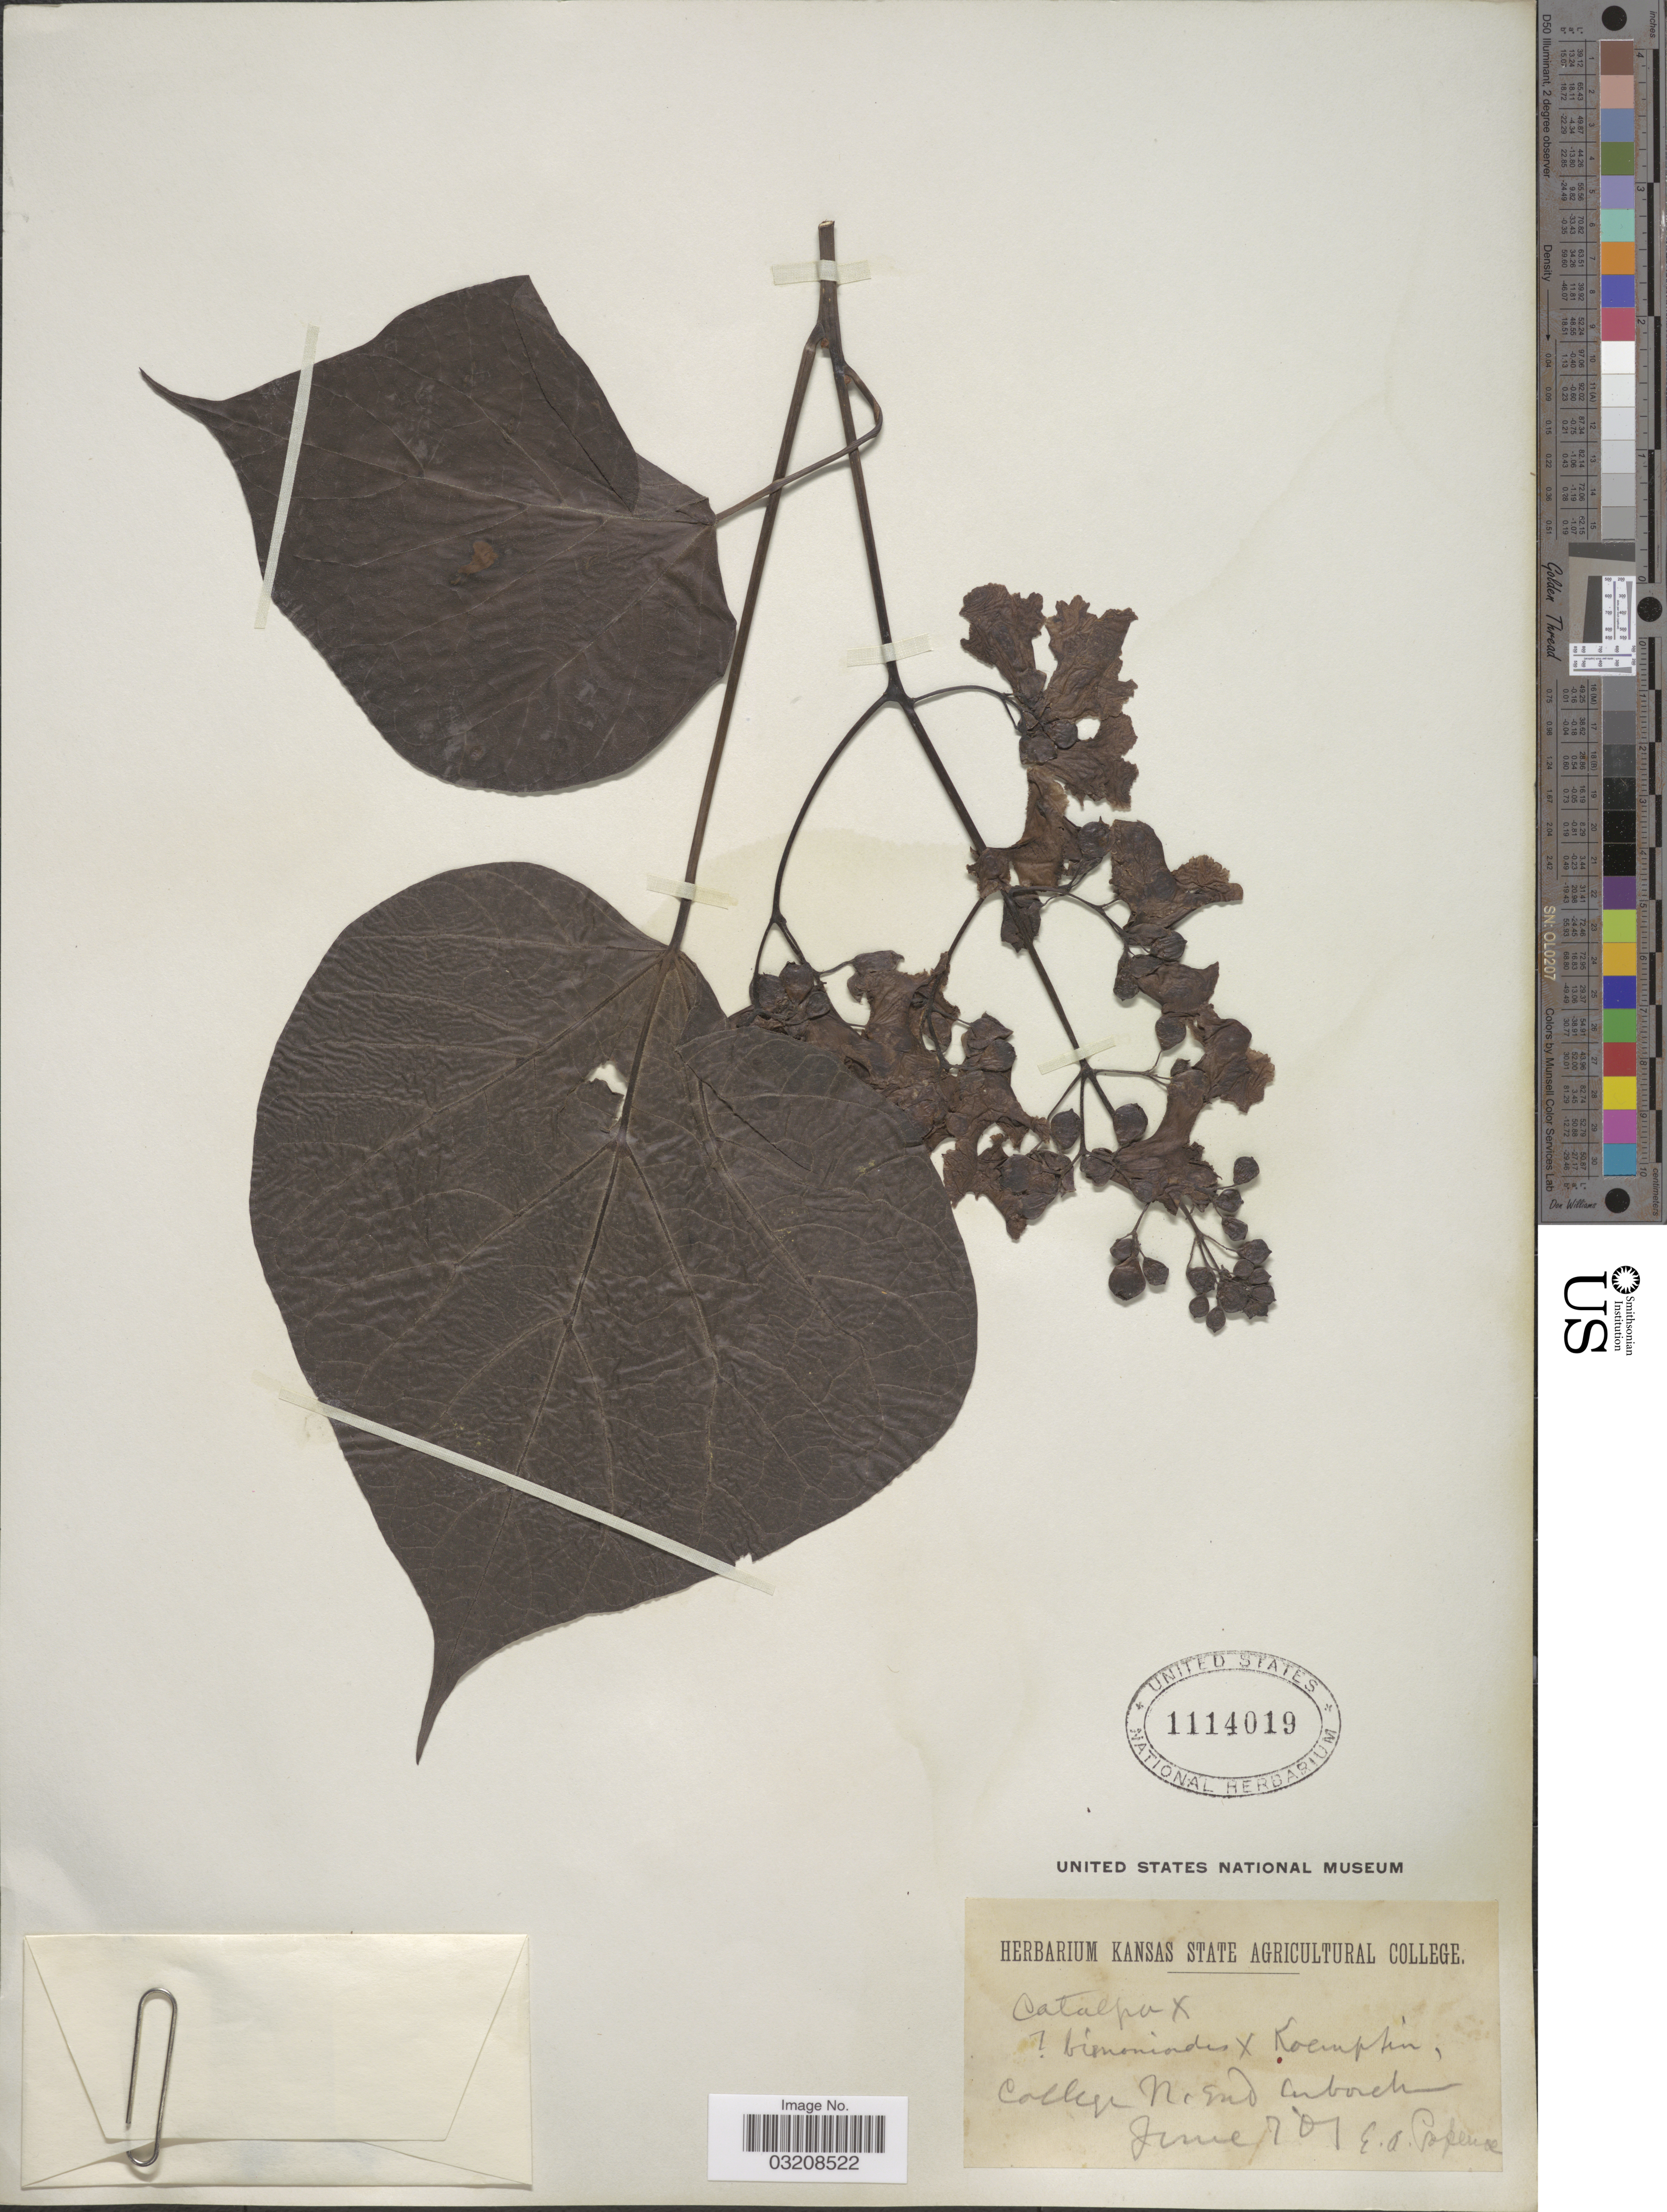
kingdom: Plantae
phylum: Tracheophyta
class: Magnoliopsida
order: Lamiales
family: Bignoniaceae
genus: Catalpa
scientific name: Catalpa bignonioides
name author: Walter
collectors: E. A. Popenoe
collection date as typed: Transcribed d/m/y: 7/6/1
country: United States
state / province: Kansas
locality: College N. end Antioch.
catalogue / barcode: US 1114019